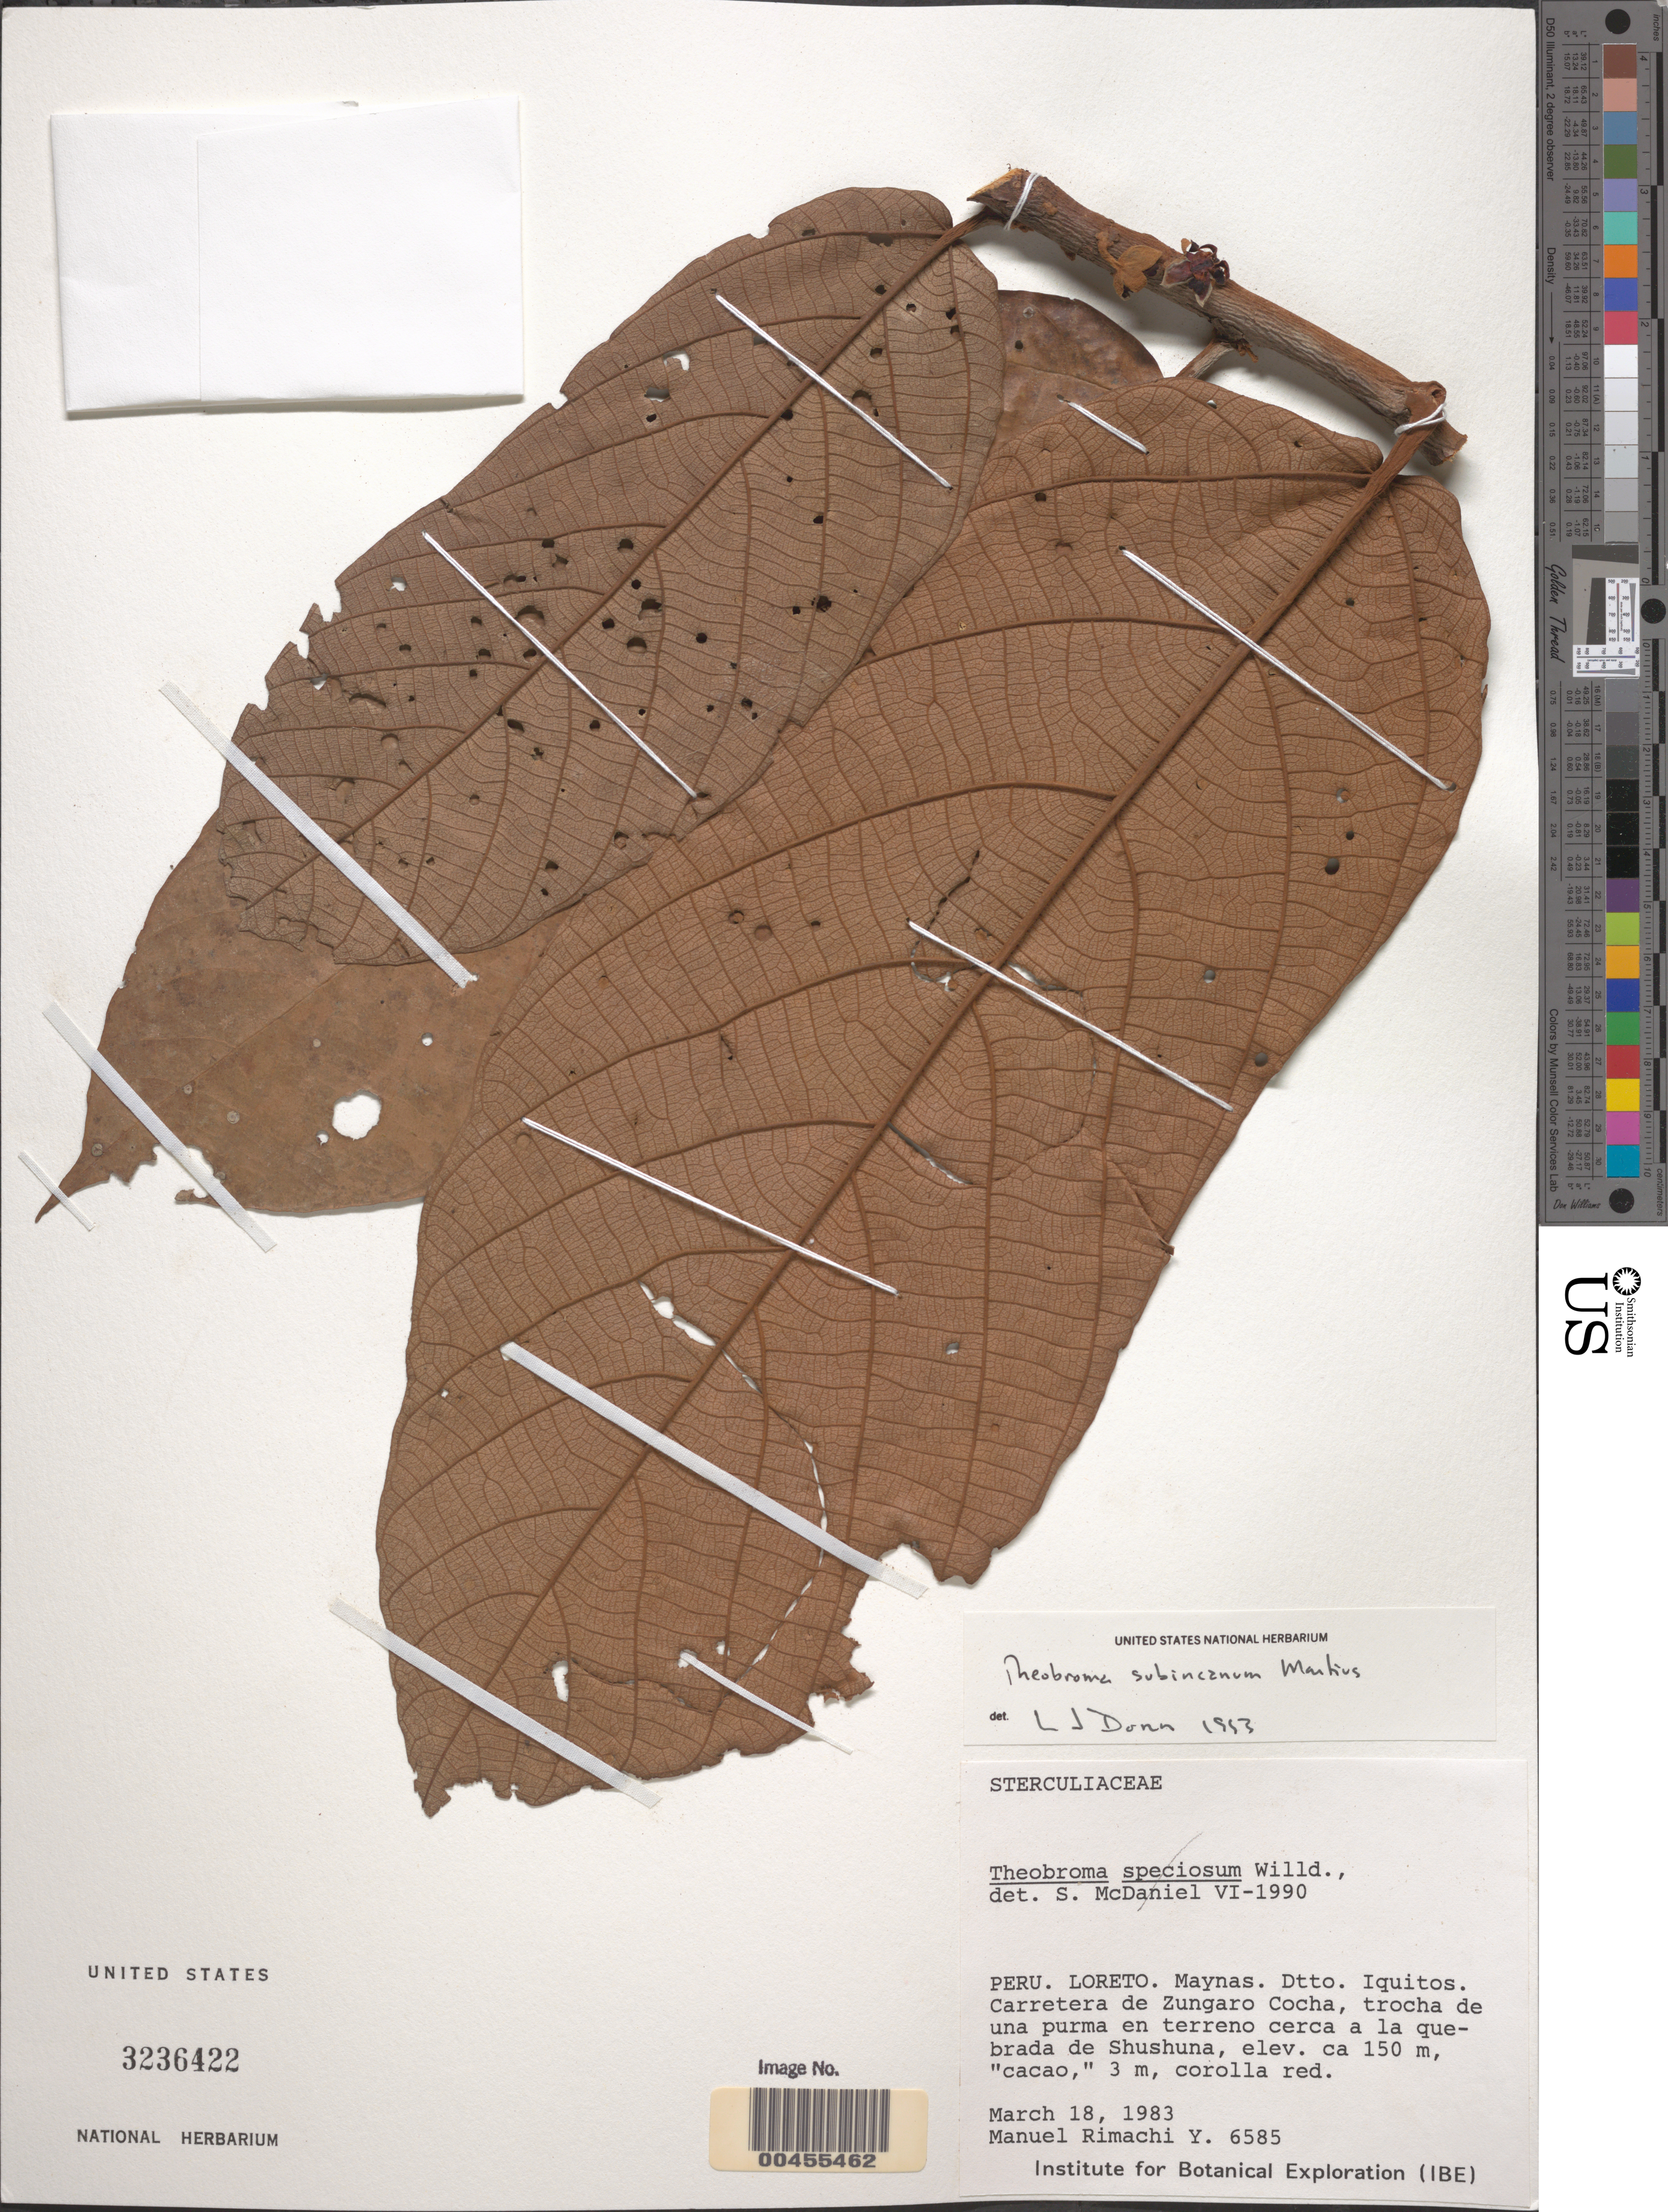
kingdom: Plantae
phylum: Tracheophyta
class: Magnoliopsida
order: Malvales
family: Malvaceae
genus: Theobroma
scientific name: Theobroma subincanum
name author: Mart.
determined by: Dorr, L. J., (BOT), Smithsonian Institution - National Museum of Natural History (UNITED STATES)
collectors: M. Rimachi Y.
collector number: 6585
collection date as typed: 18 Mar 1983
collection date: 1983-03-18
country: Peru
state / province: Loreto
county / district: Maynas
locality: Carretera de Zungaro Cocha, trocha de una purma en terreno cerca a la quebrada de Shushuna, Dtto Iquitos.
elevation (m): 150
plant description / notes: Common name: cacao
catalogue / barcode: US 3236422